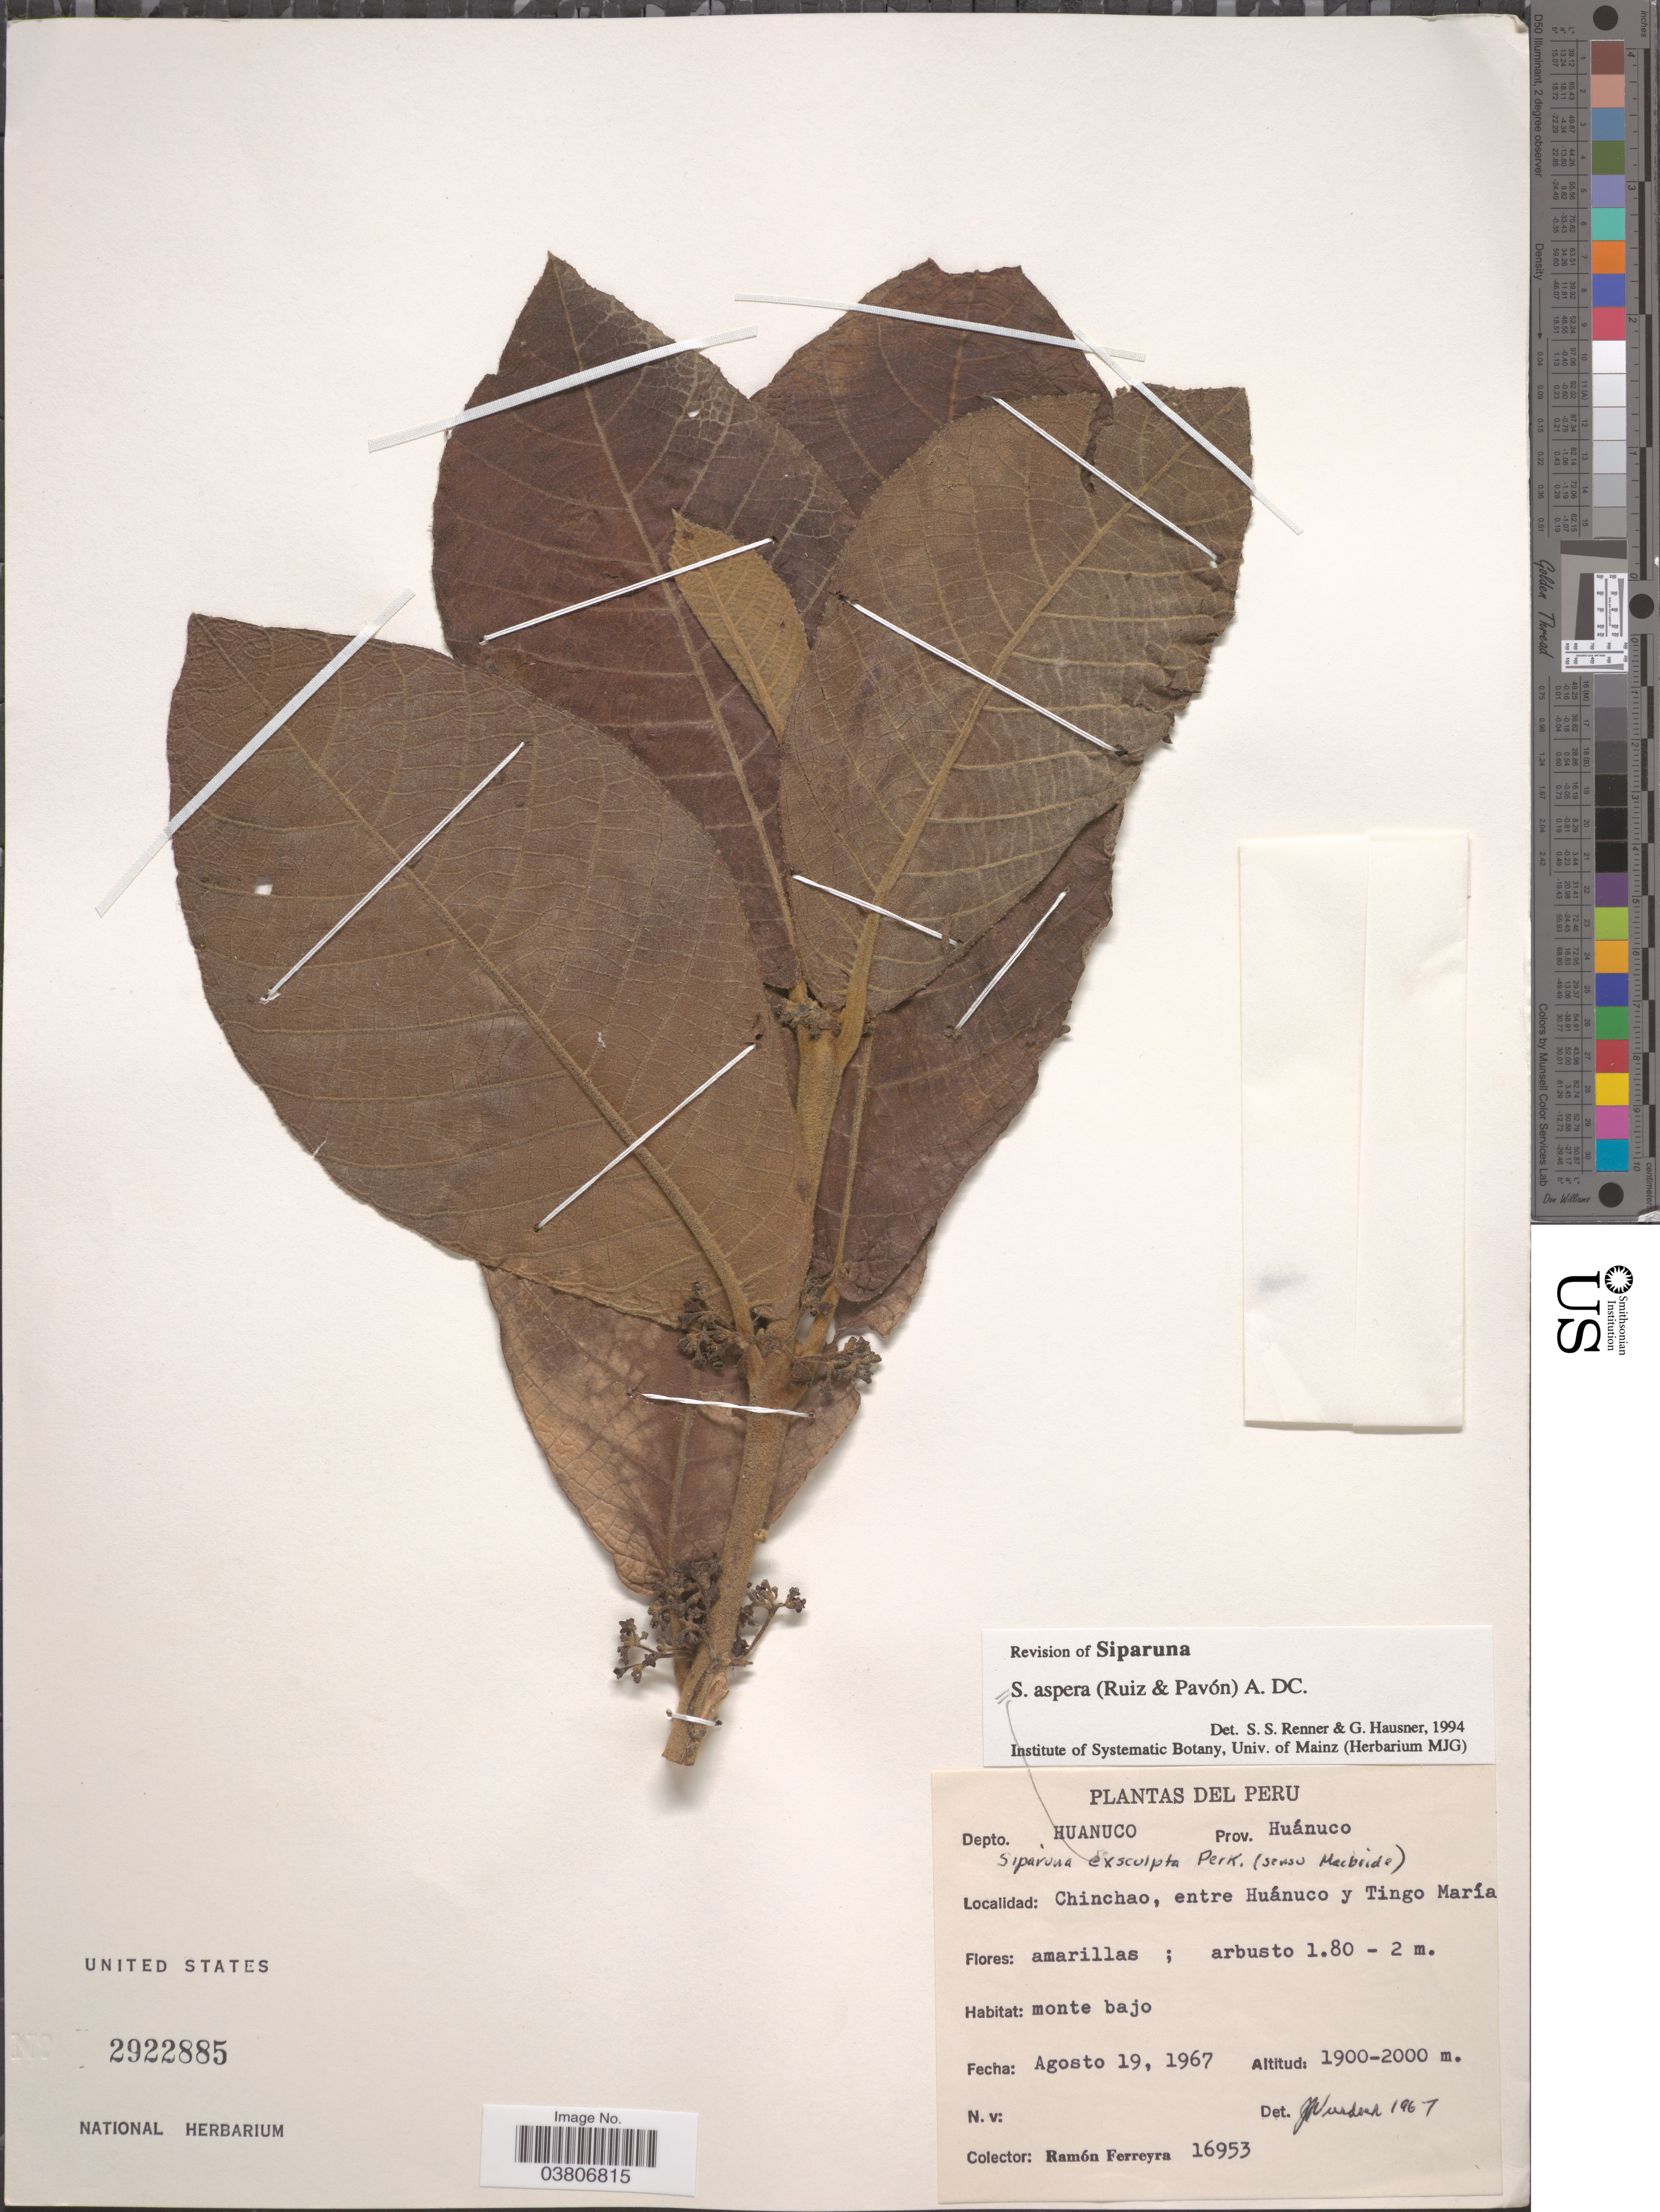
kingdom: Plantae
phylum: Tracheophyta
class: Magnoliopsida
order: Laurales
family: Siparunaceae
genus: Siparuna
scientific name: Siparuna aspera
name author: (Ruiz & Pav.) A. DC.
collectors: R. A. Ferreyra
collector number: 16953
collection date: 1967-08-19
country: Peru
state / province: Huánuco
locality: Depto. Huanuco. Prov. Huánuco. Chinchao, entre Huánuco y Tingo María.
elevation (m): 1900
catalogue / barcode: US 2922885